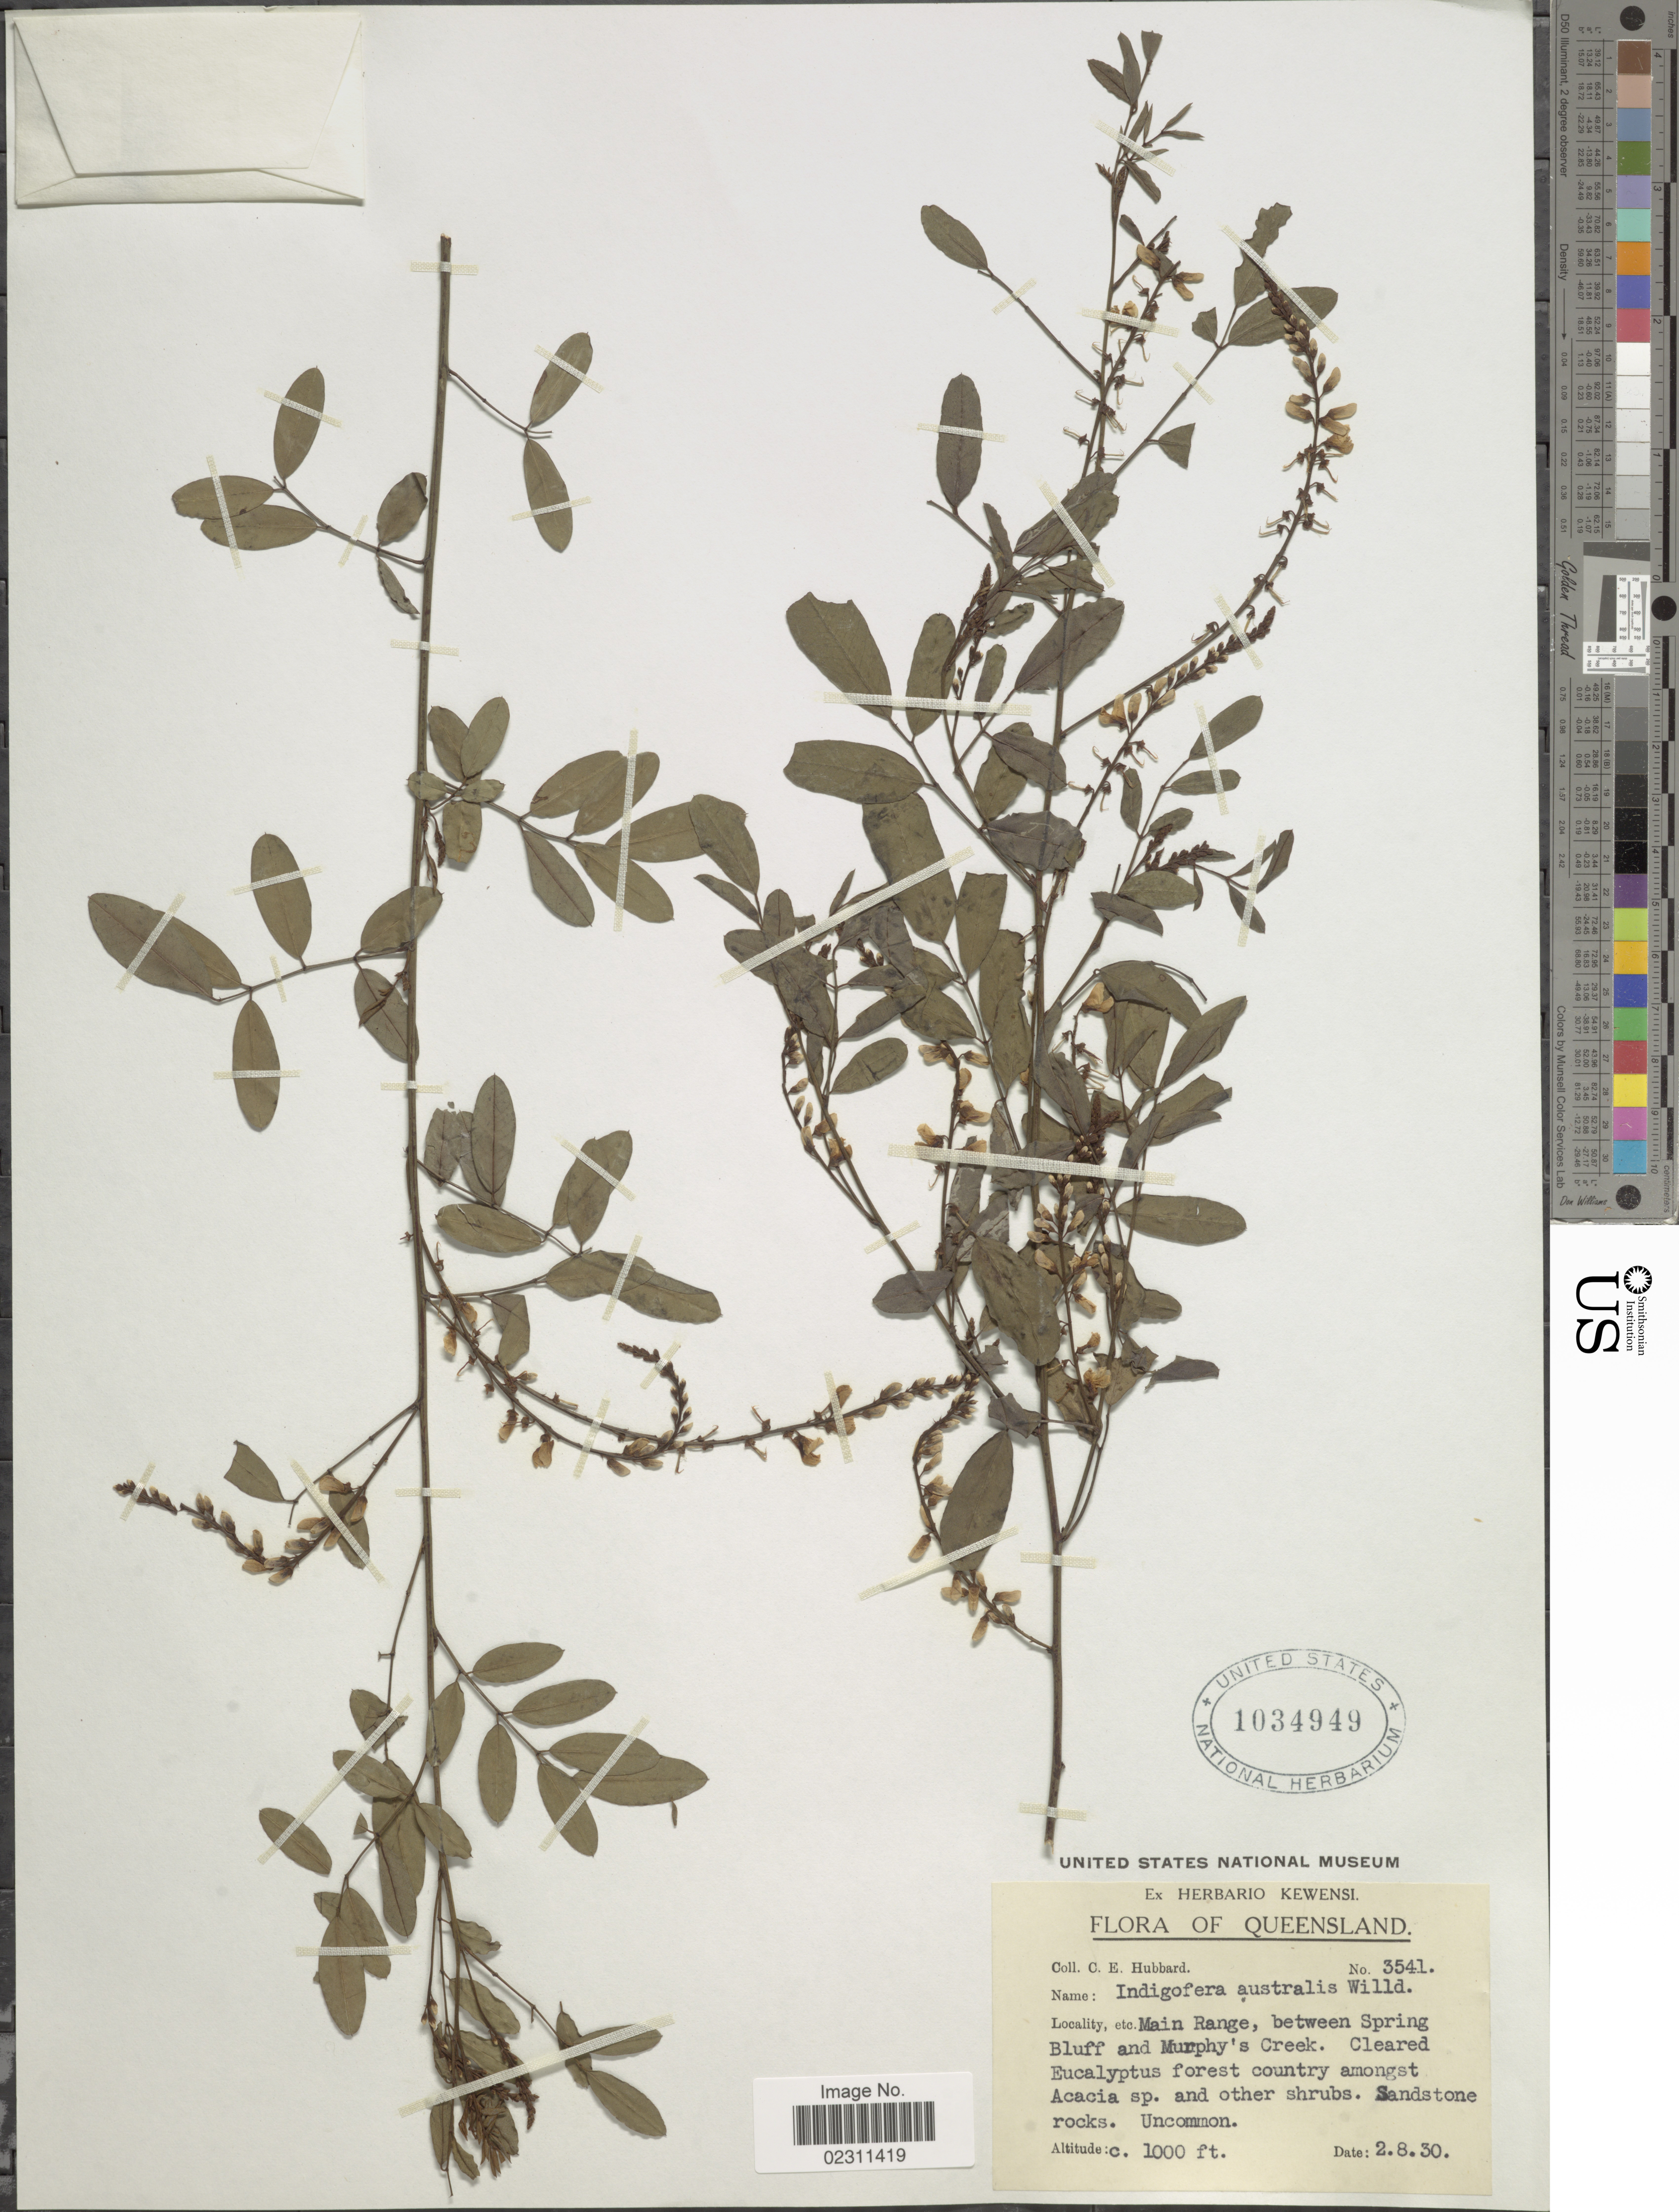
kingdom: Plantae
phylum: Tracheophyta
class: Magnoliopsida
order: Fabales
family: Fabaceae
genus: Indigofera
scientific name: Indigofera australis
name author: Willd.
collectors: C. E. Hubbard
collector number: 3541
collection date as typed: Transcribed d/m/y: 2/8/30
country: Australia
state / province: Queensland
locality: Main Range, between Spring Bluff and Murphy's Creek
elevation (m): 305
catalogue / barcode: US 1034949